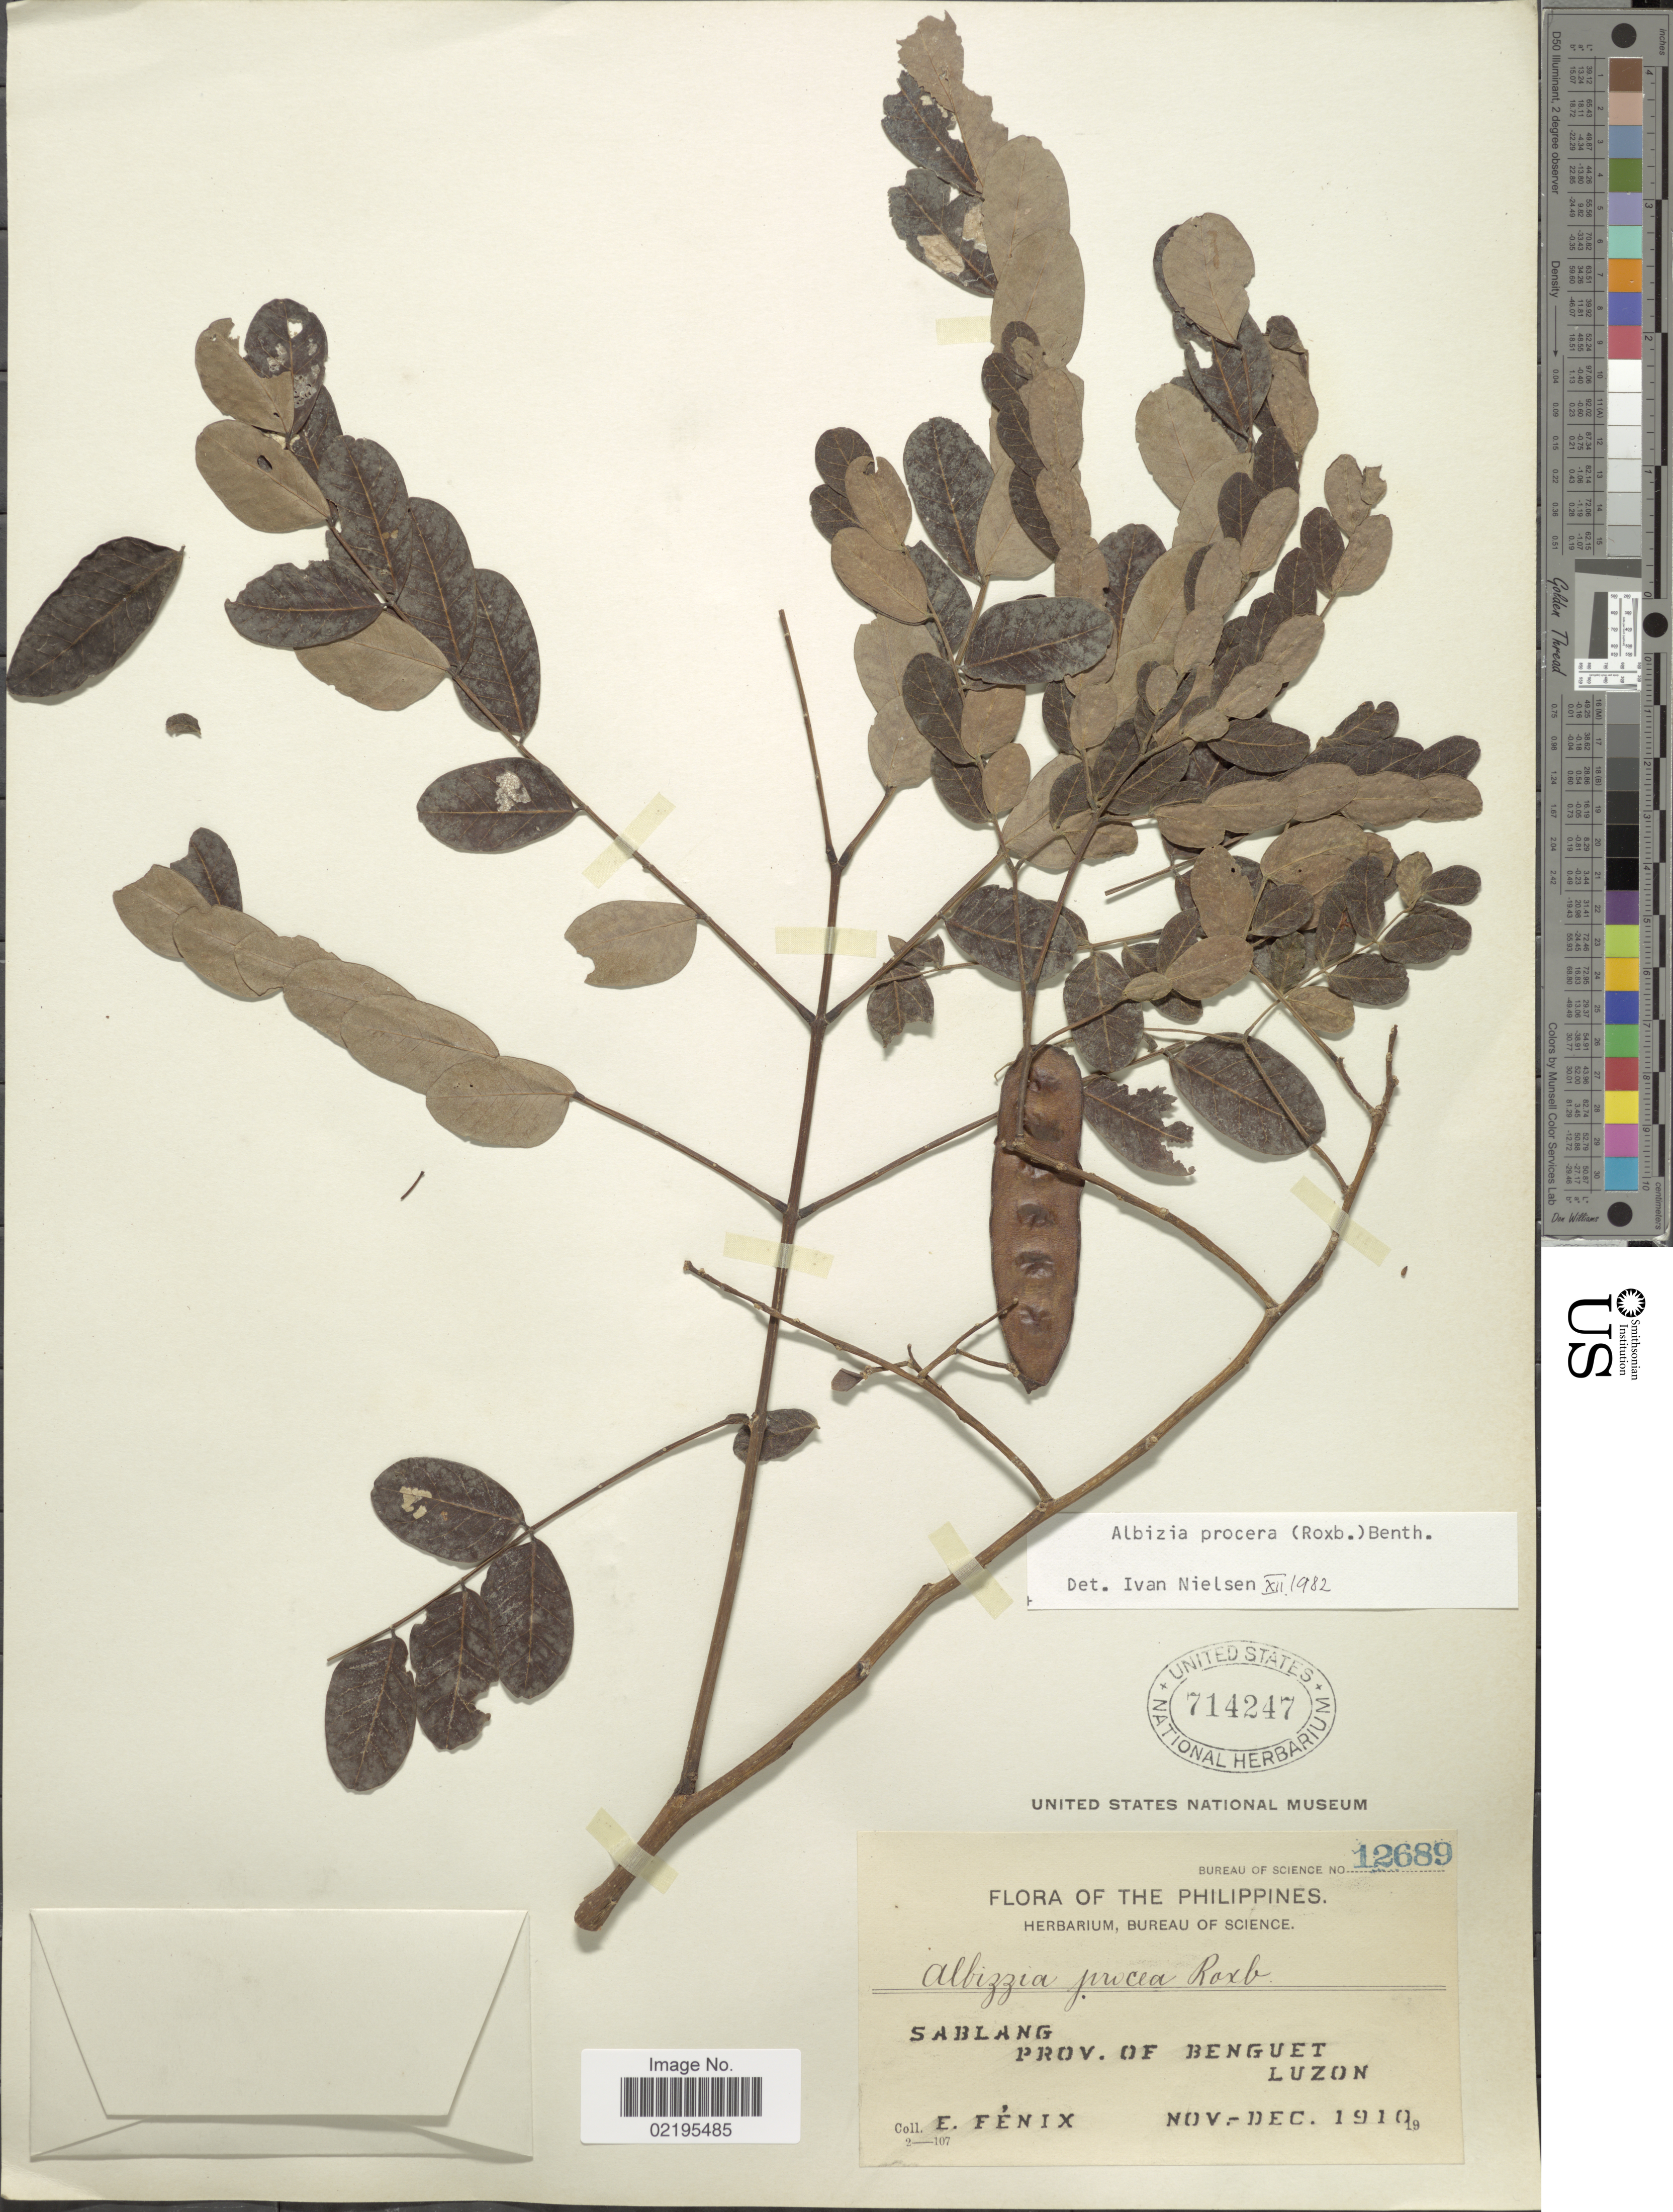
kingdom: Plantae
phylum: Tracheophyta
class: Magnoliopsida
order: Fabales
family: Fabaceae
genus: Albizia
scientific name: Albizia procera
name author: (Roxb.) Benth.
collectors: E. Fénix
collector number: Bureay Of Science 12689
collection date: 1910-11/1910-12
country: Philippines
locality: Sablang, Prov. of Benguet, Luzon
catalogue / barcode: US 714247